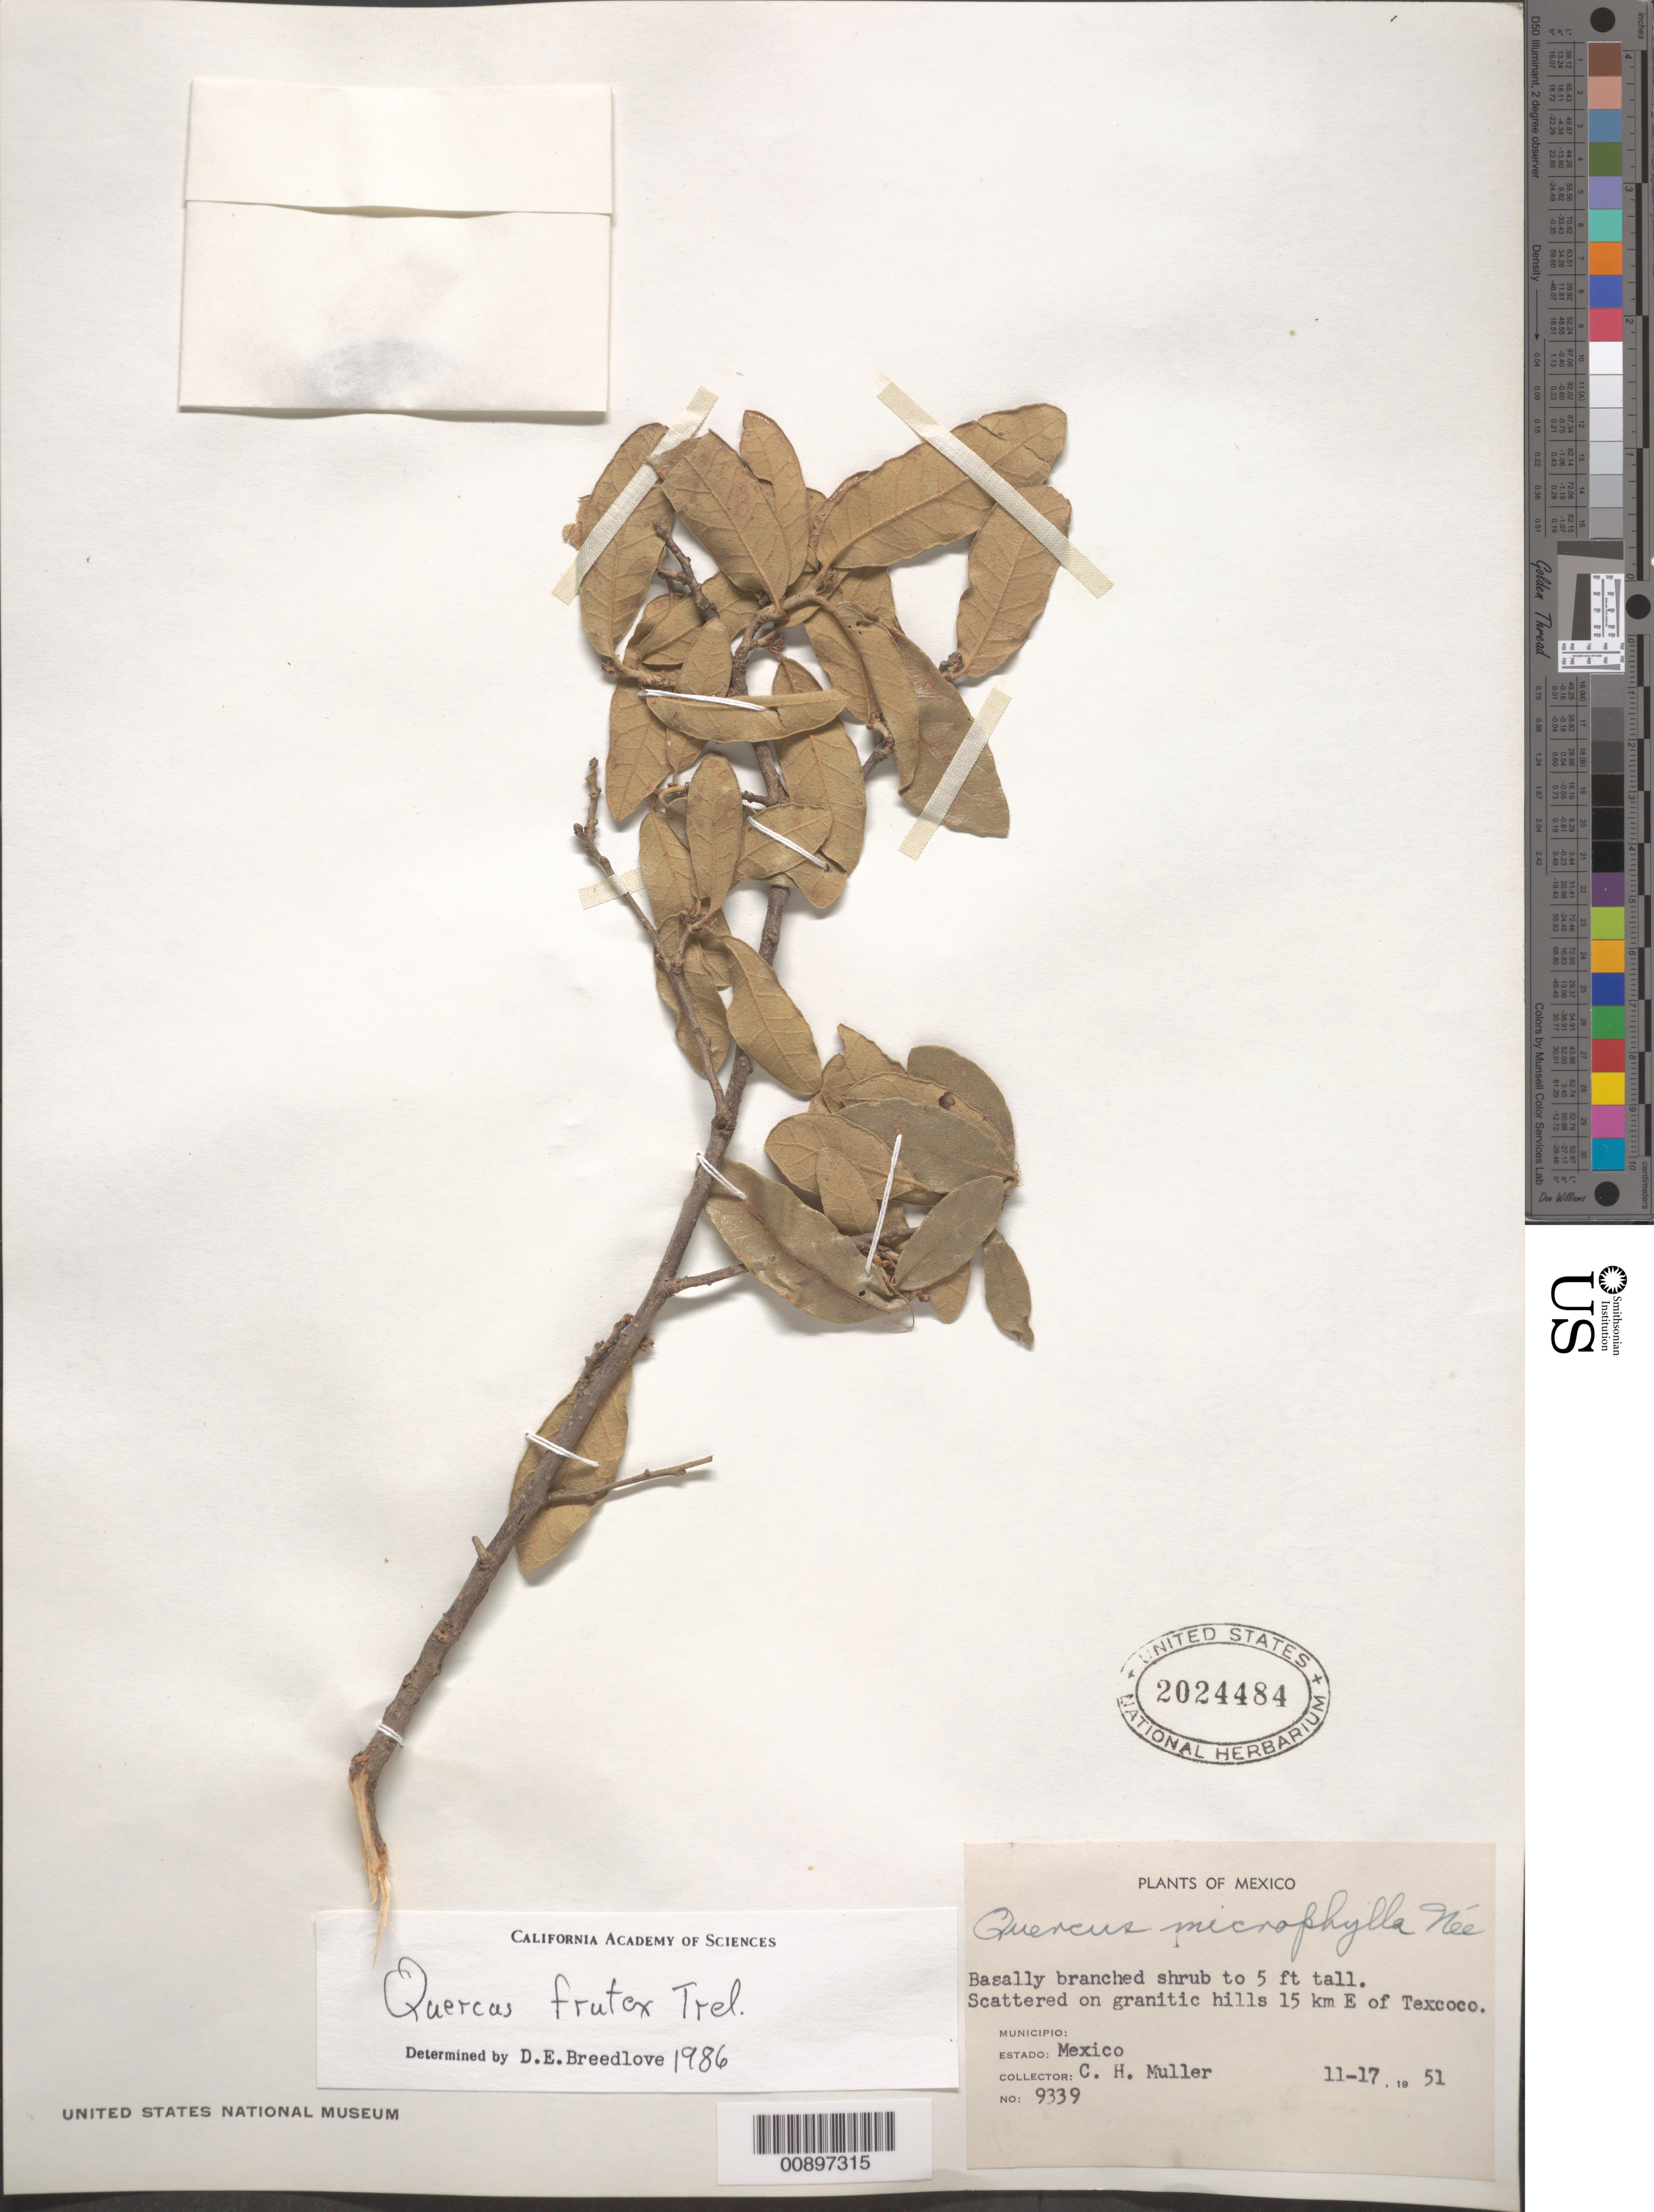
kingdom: Plantae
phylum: Tracheophyta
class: Magnoliopsida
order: Fagales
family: Fagaceae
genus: Quercus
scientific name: Quercus frutex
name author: Trel.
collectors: C. H. Muller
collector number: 9339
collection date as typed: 17 Nov 1951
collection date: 1951-11-17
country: Mexico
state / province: México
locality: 15 km E of Texcoco.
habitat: On granitic hills.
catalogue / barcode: US 2024484